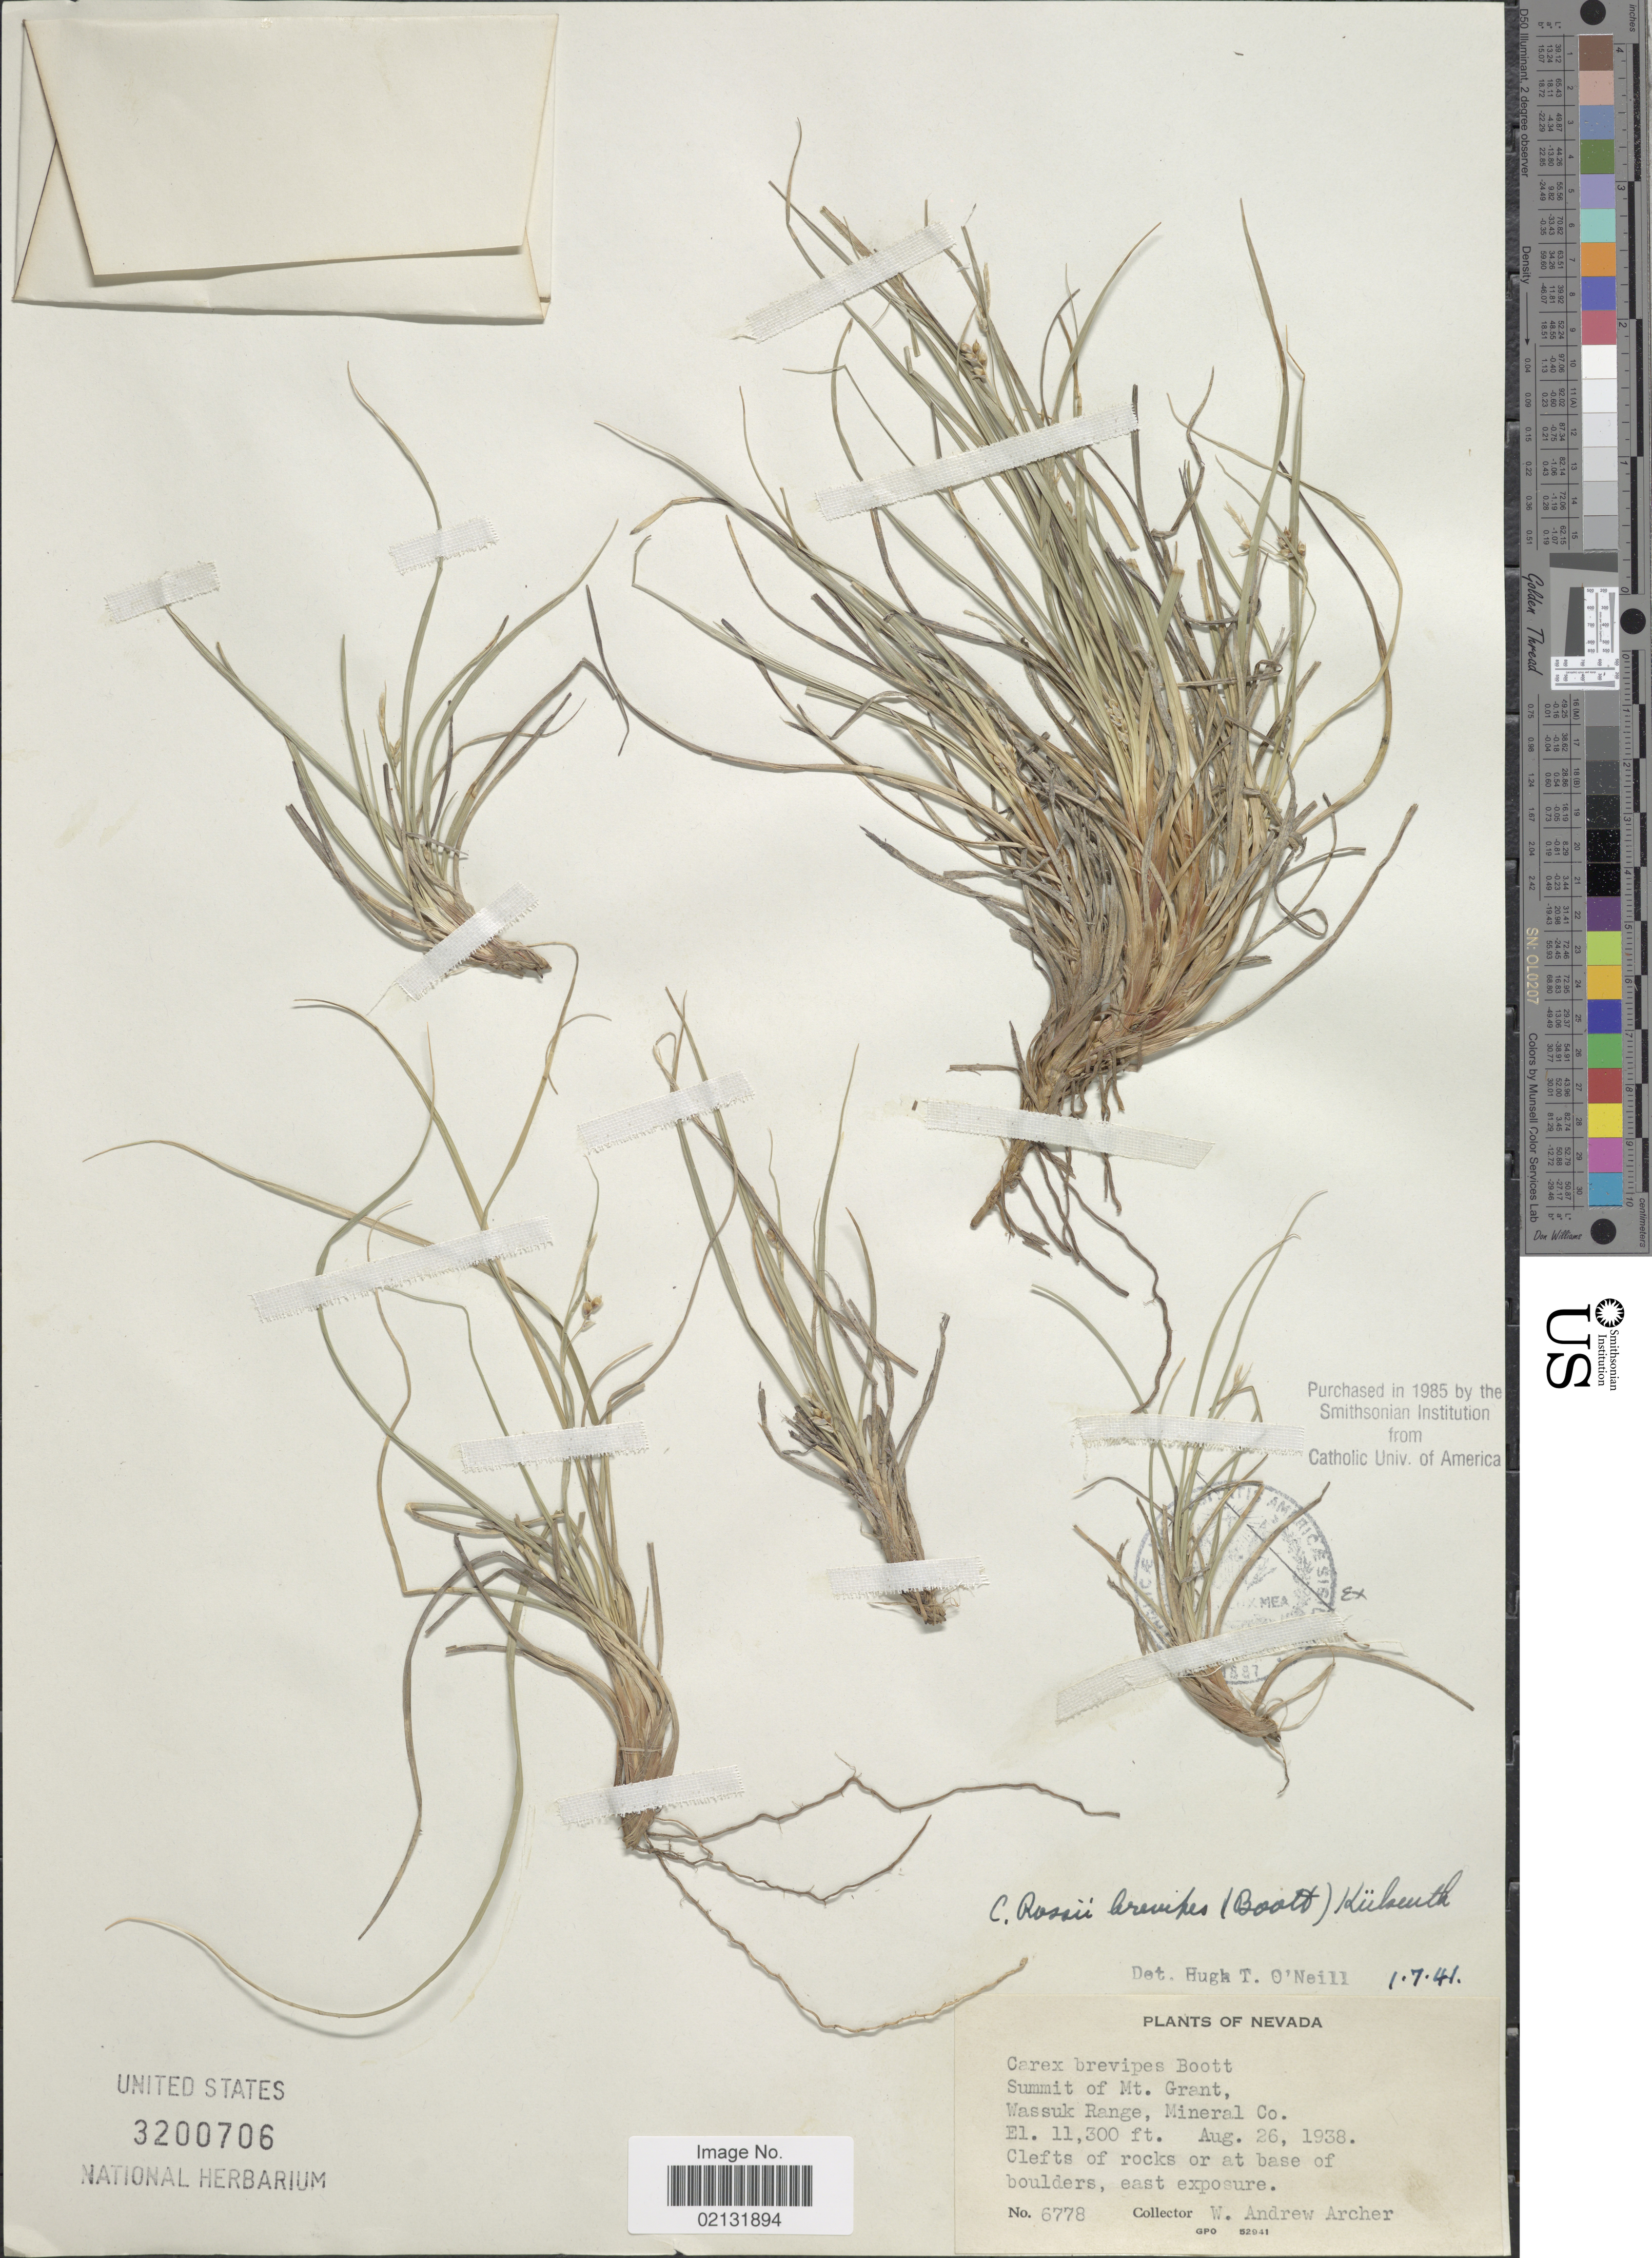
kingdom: Plantae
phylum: Tracheophyta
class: Liliopsida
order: Poales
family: Cyperaceae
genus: Carex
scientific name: Carex rossii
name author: Boott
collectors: W. A. Archer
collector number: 6778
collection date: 1938-08-26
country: United States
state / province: Nevada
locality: Summit of Mt. Grant. Wassuk Range, Mineral Co. Clefts of rocks or at base of boulders, east exposure.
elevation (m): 3444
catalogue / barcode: US 3200706